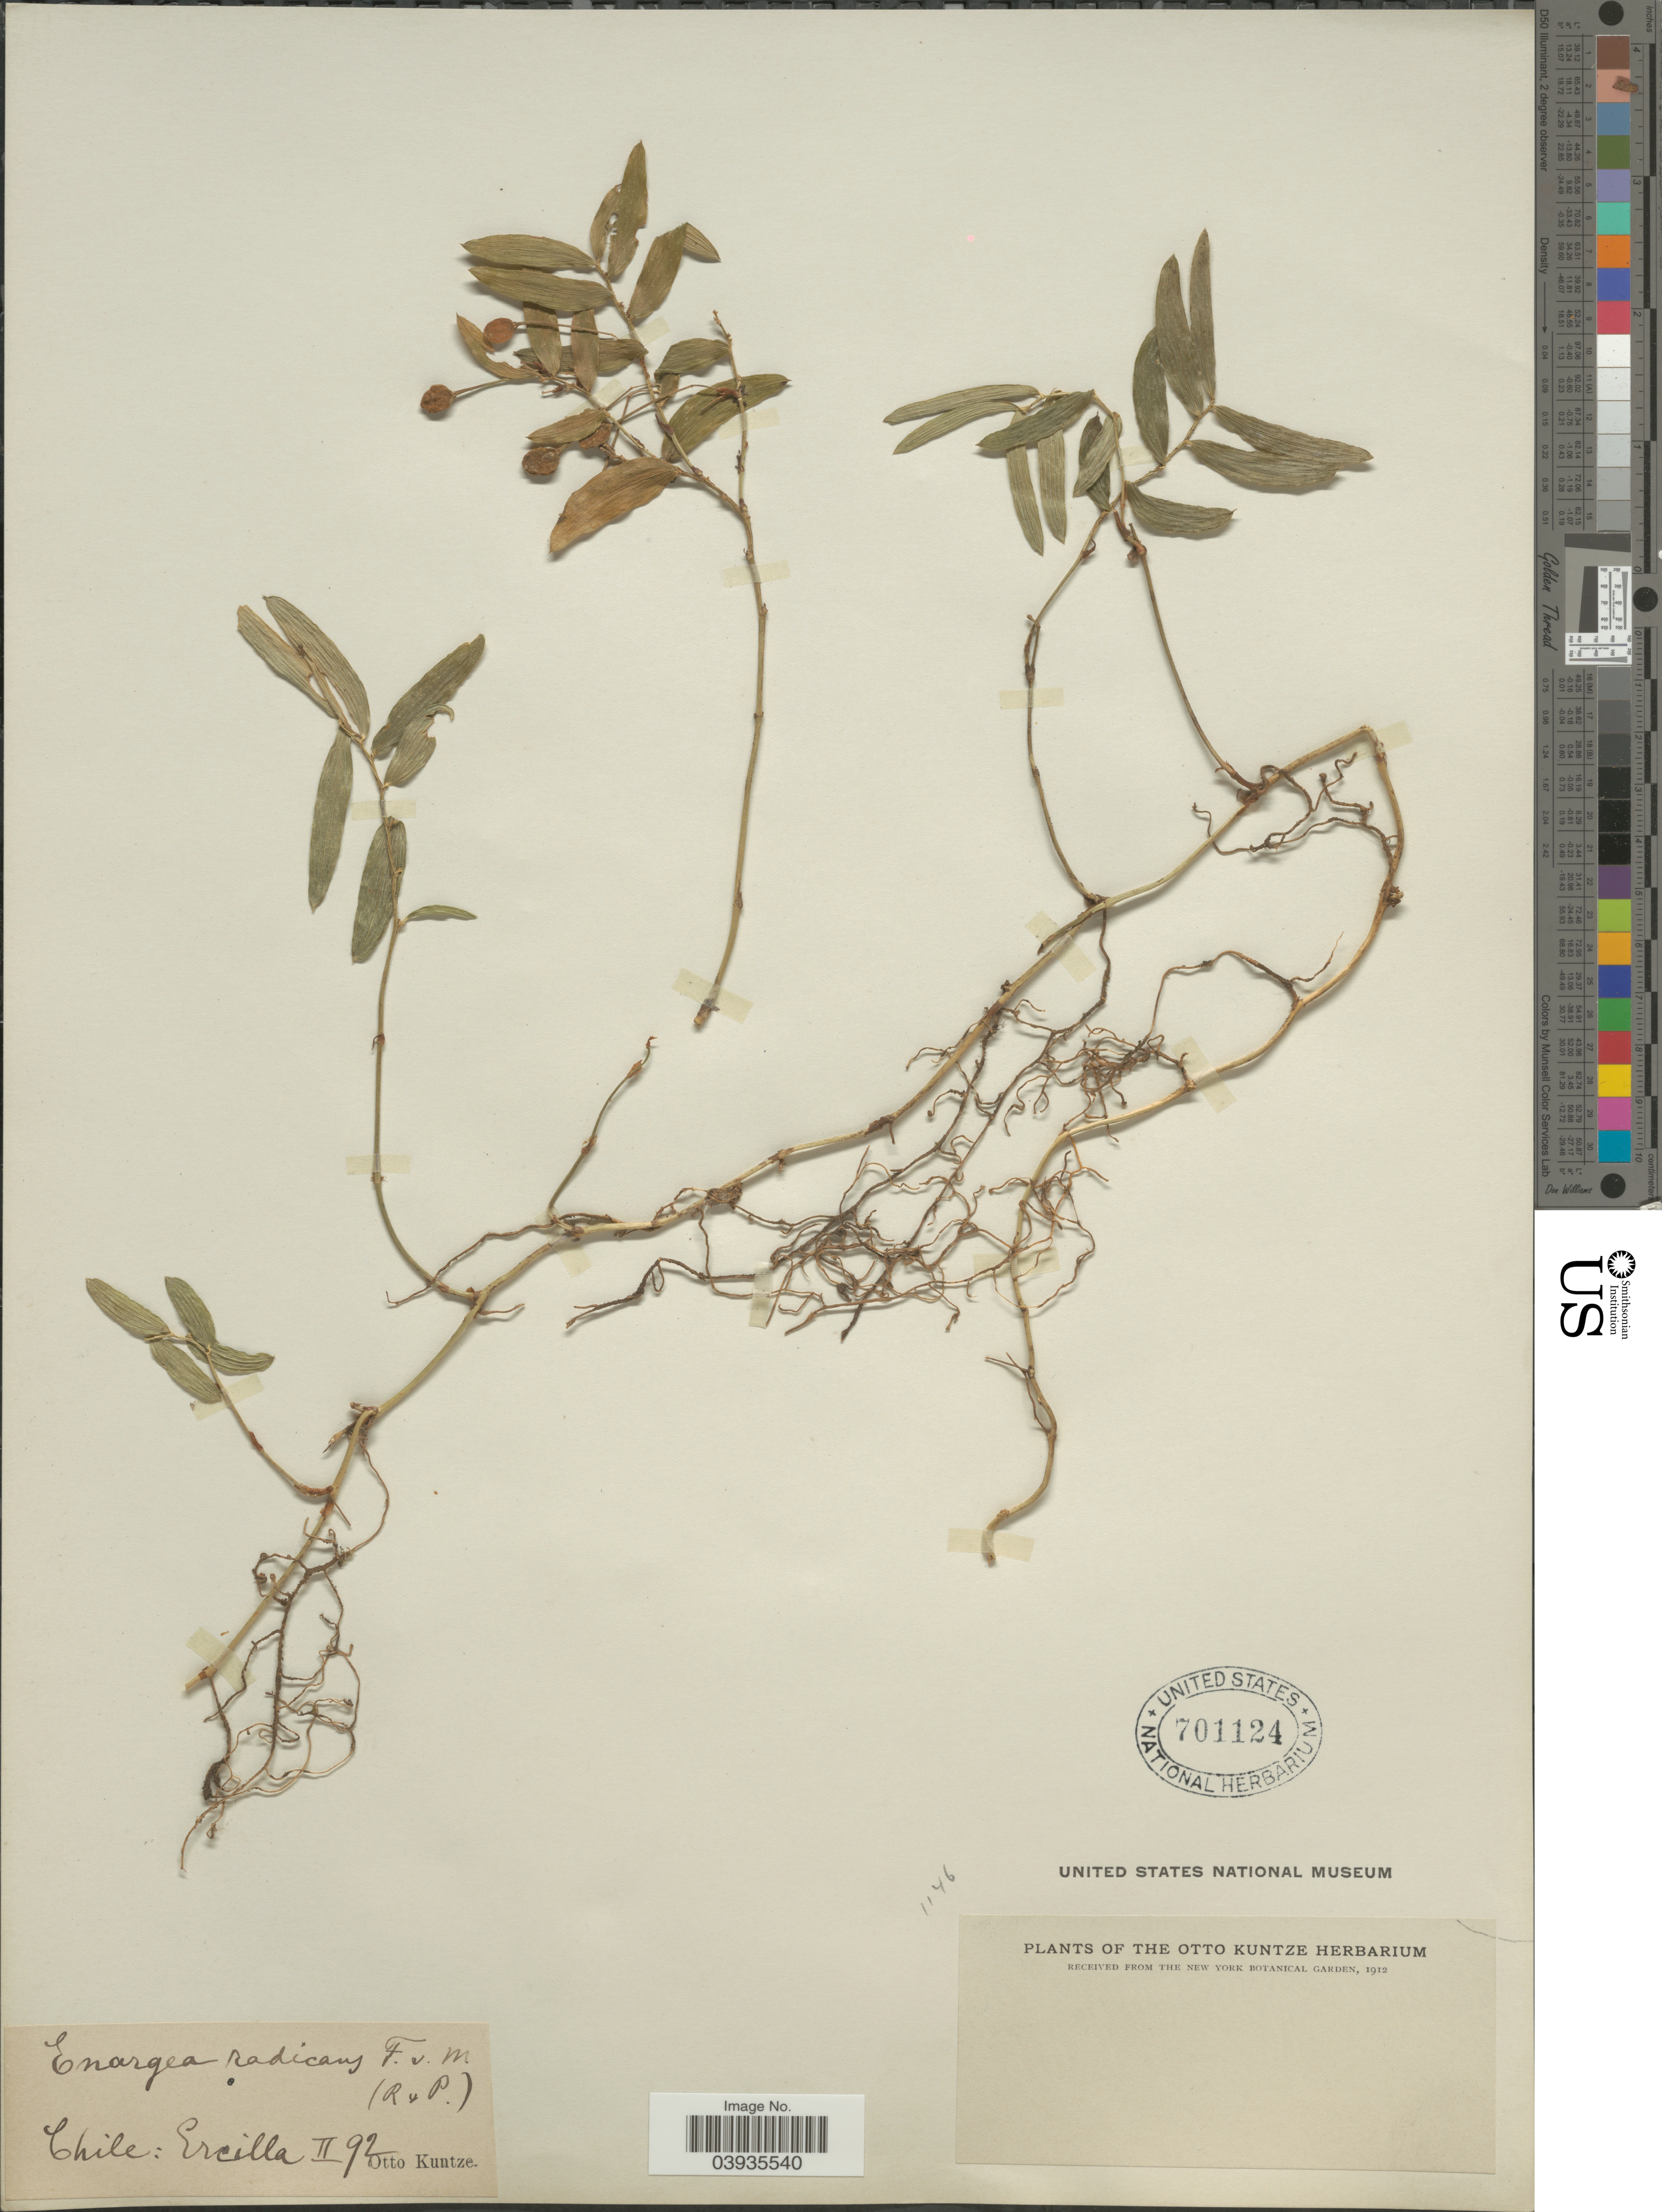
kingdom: Plantae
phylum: Tracheophyta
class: Liliopsida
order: Liliales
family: Alstroemeriaceae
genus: Luzuriaga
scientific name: Luzuriaga radicans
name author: Ruiz & Pav.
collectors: C.E.O. Kuntze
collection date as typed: Transcribed d/m/y: /2/92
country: Chile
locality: Ercilla.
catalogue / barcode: US 701124